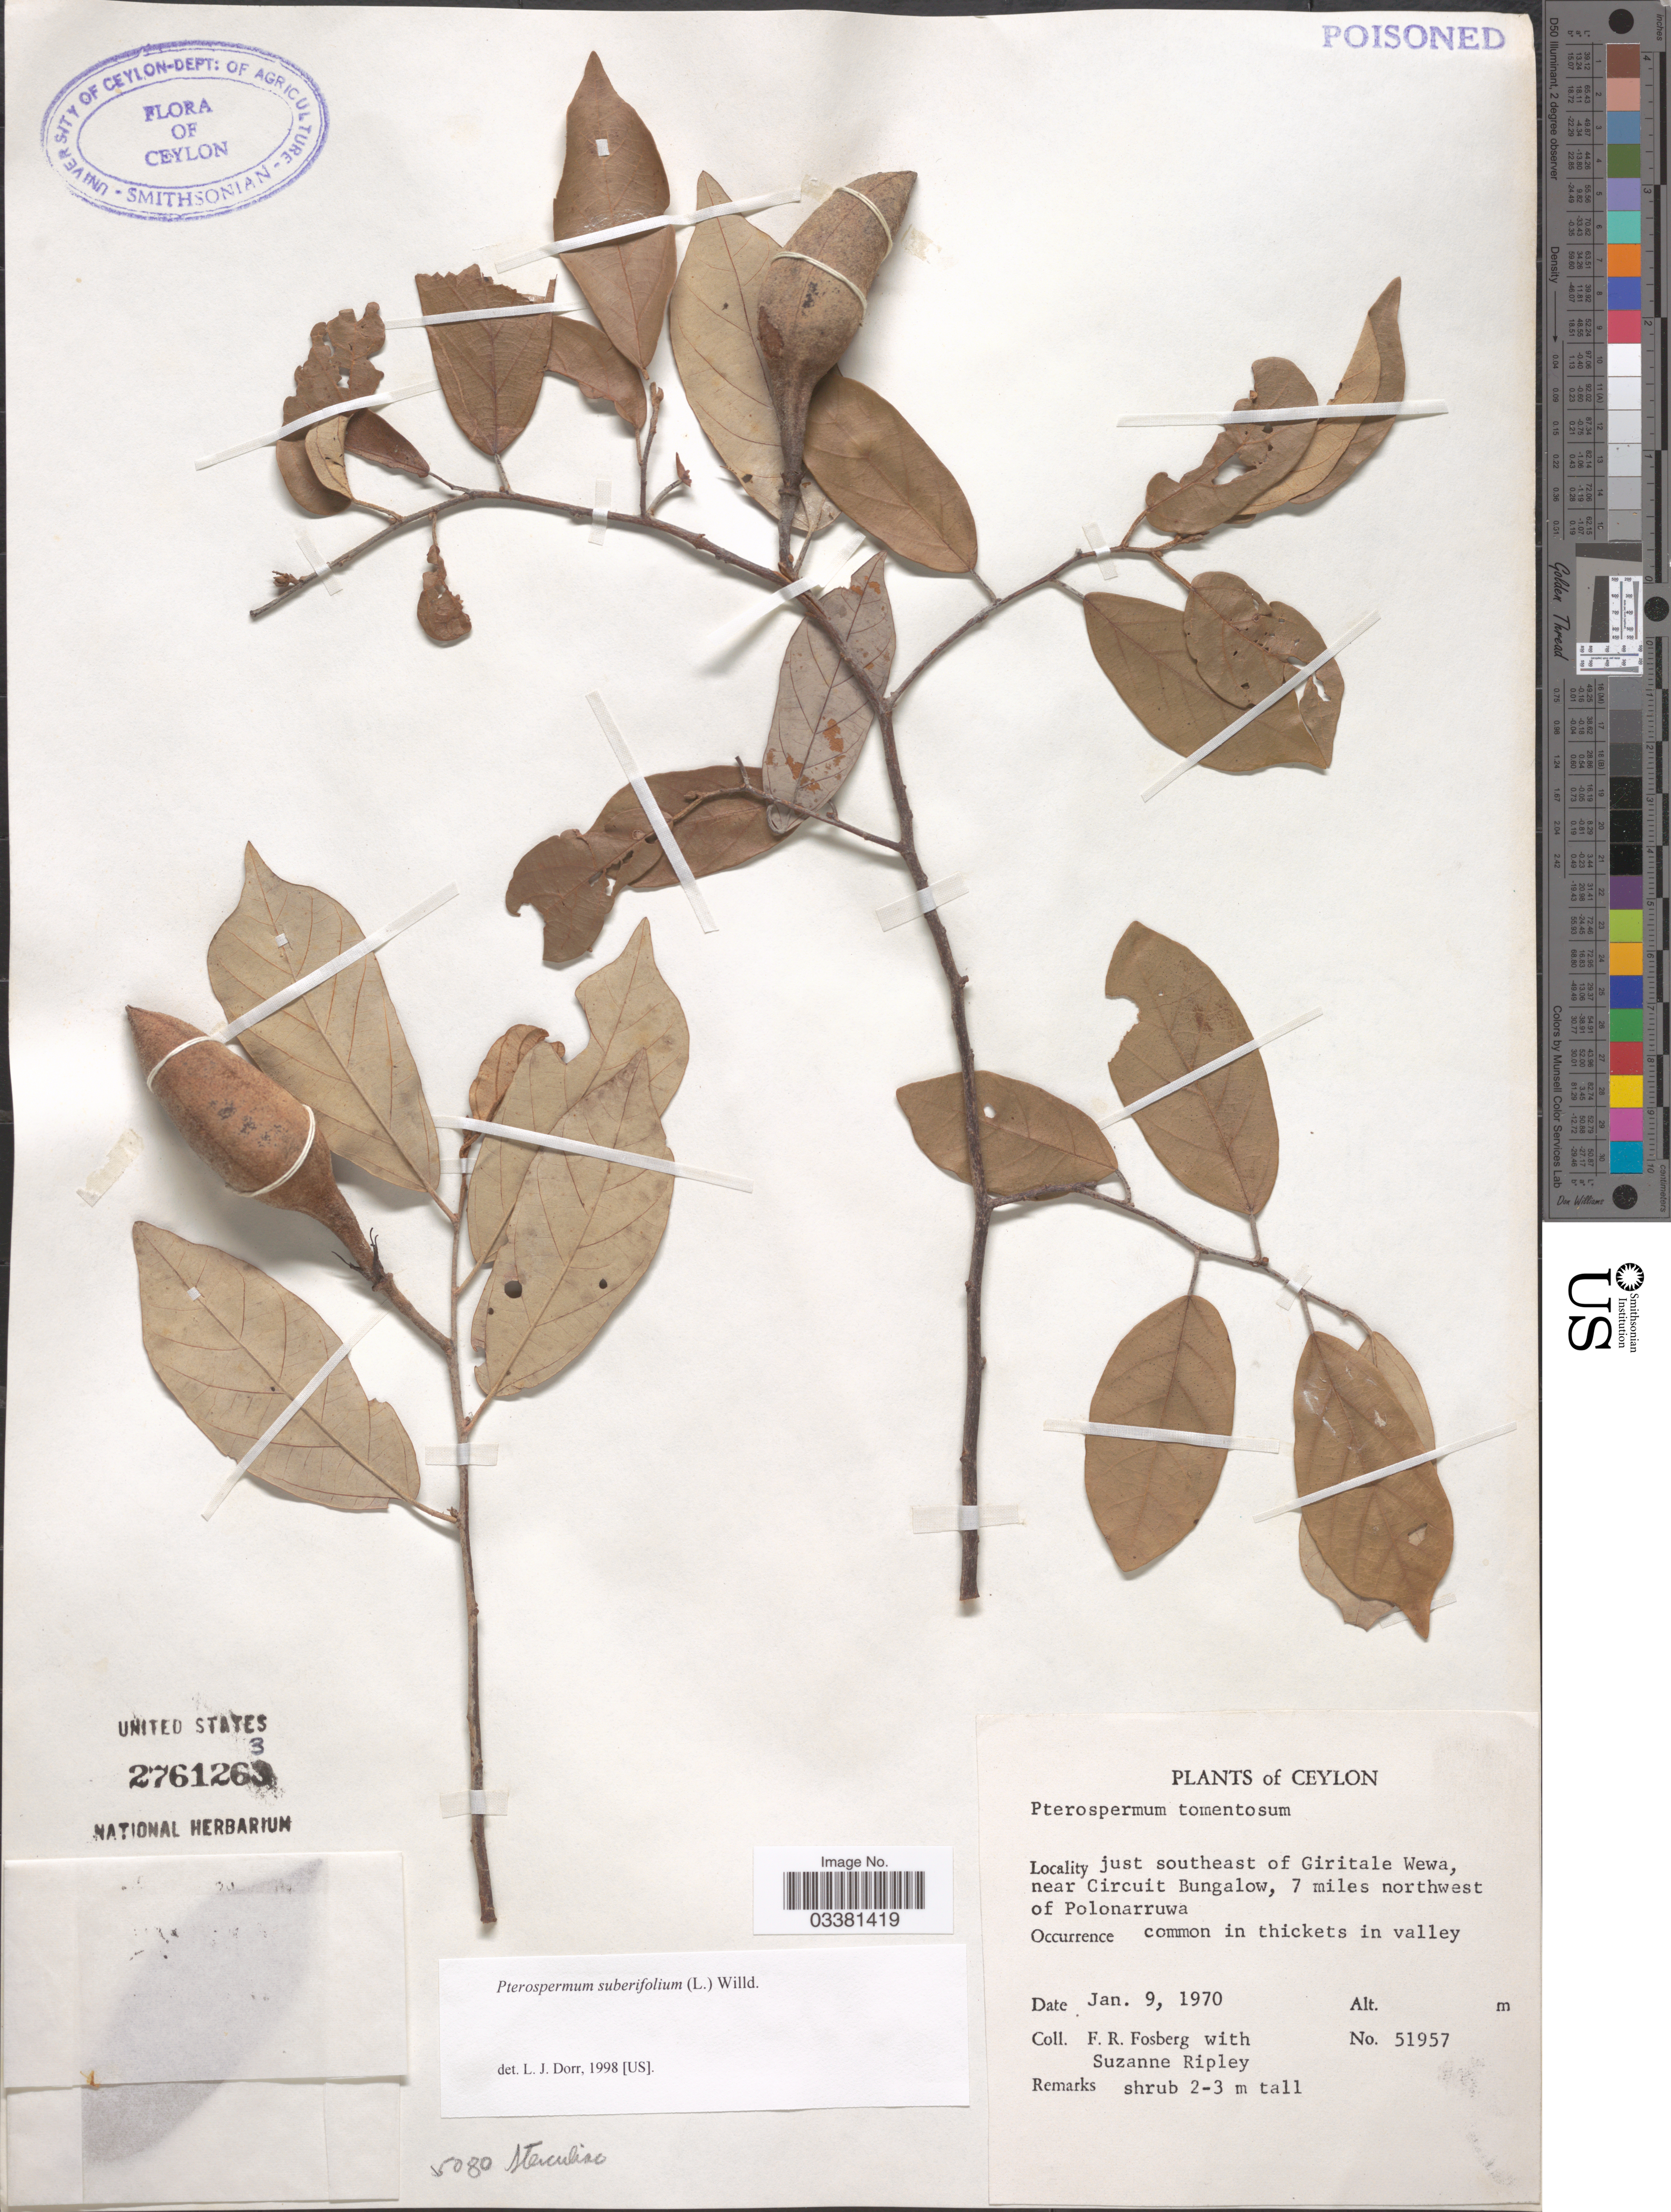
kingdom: Plantae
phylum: Tracheophyta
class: Magnoliopsida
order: Malvales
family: Malvaceae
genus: Pterospermum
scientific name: Pterospermum suberifolium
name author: (L.) Raeusch.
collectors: F. R. Fosberg & S. Ripley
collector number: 51957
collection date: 1970-01-09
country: Sri Lanka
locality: Ceylon. Just southeast of Giritale Wewa, near Circuit Bungalow, 7 miles northwest of Polonarruwa.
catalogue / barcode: US 2761263